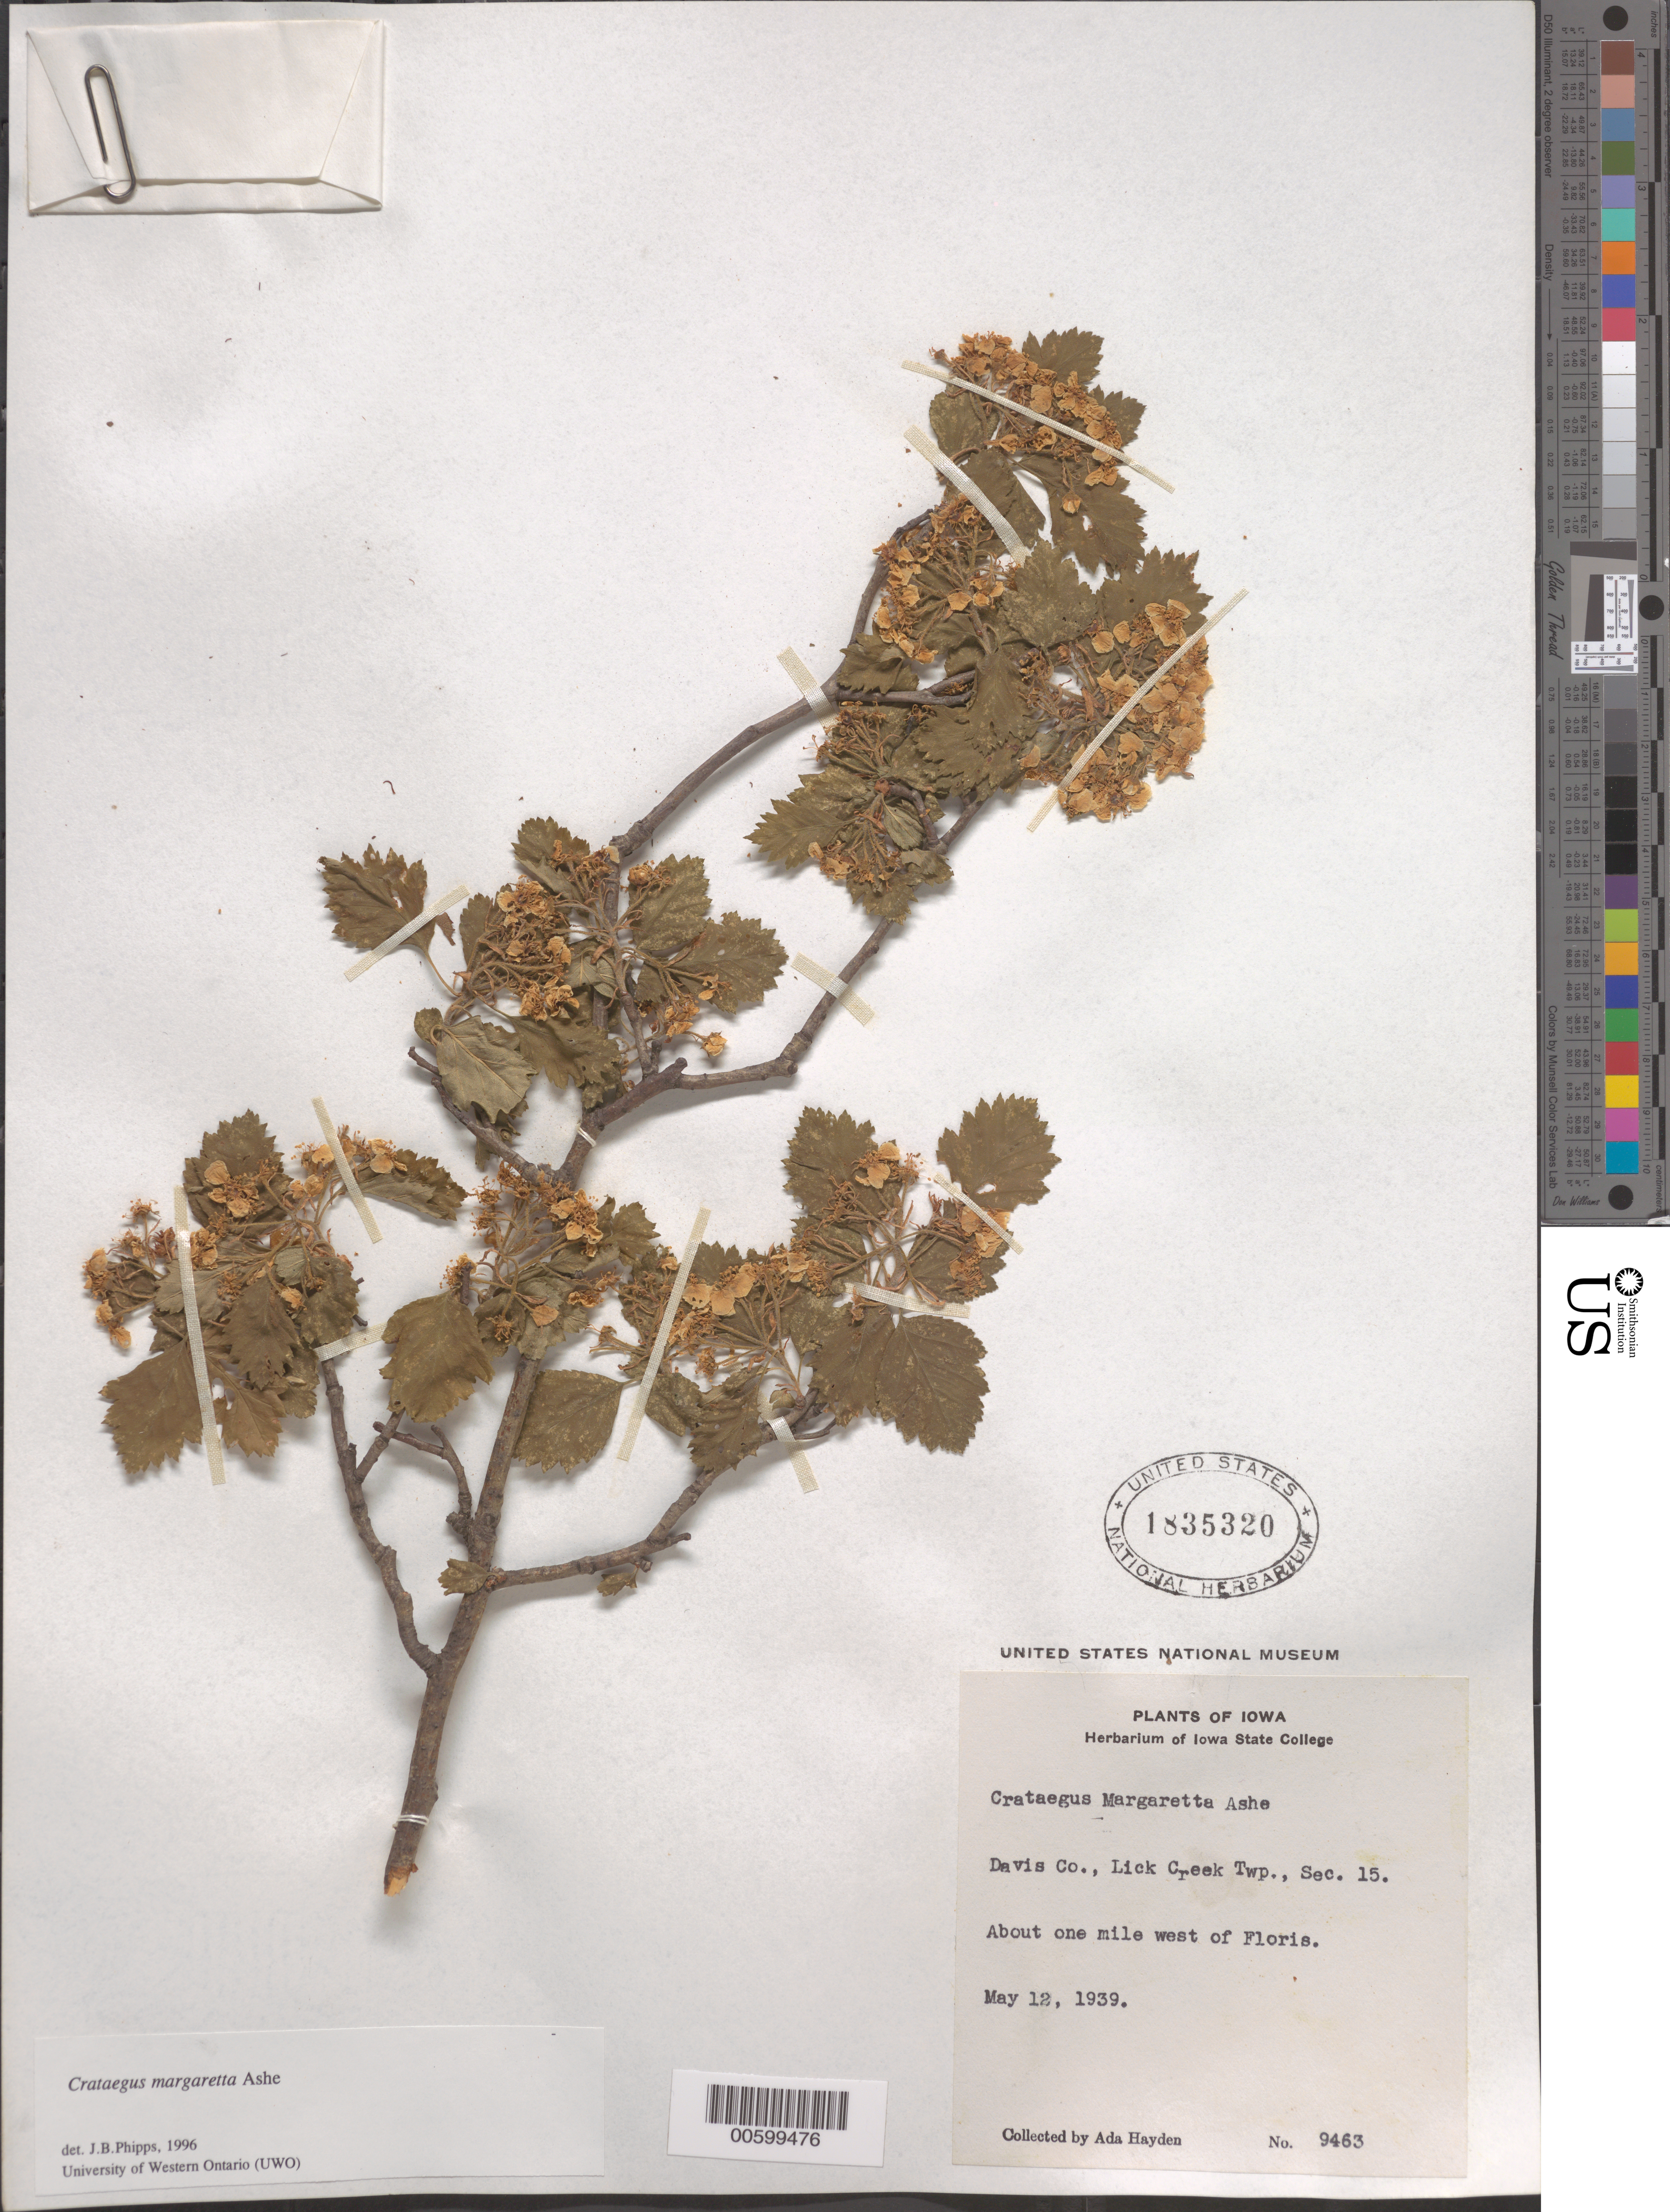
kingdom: Plantae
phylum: Tracheophyta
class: Magnoliopsida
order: Rosales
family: Rosaceae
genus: Crataegus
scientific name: Crataegus margarettae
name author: Ashe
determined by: Phipps, James B., (UWO), University of Western Ontario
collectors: A. Hayden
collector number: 9463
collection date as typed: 12 May 1939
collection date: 1939-05-12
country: United States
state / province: Iowa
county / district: Davis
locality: About 1 mi. W of Floris. Lick Creek Twp., Sec. 15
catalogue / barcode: US 1835320